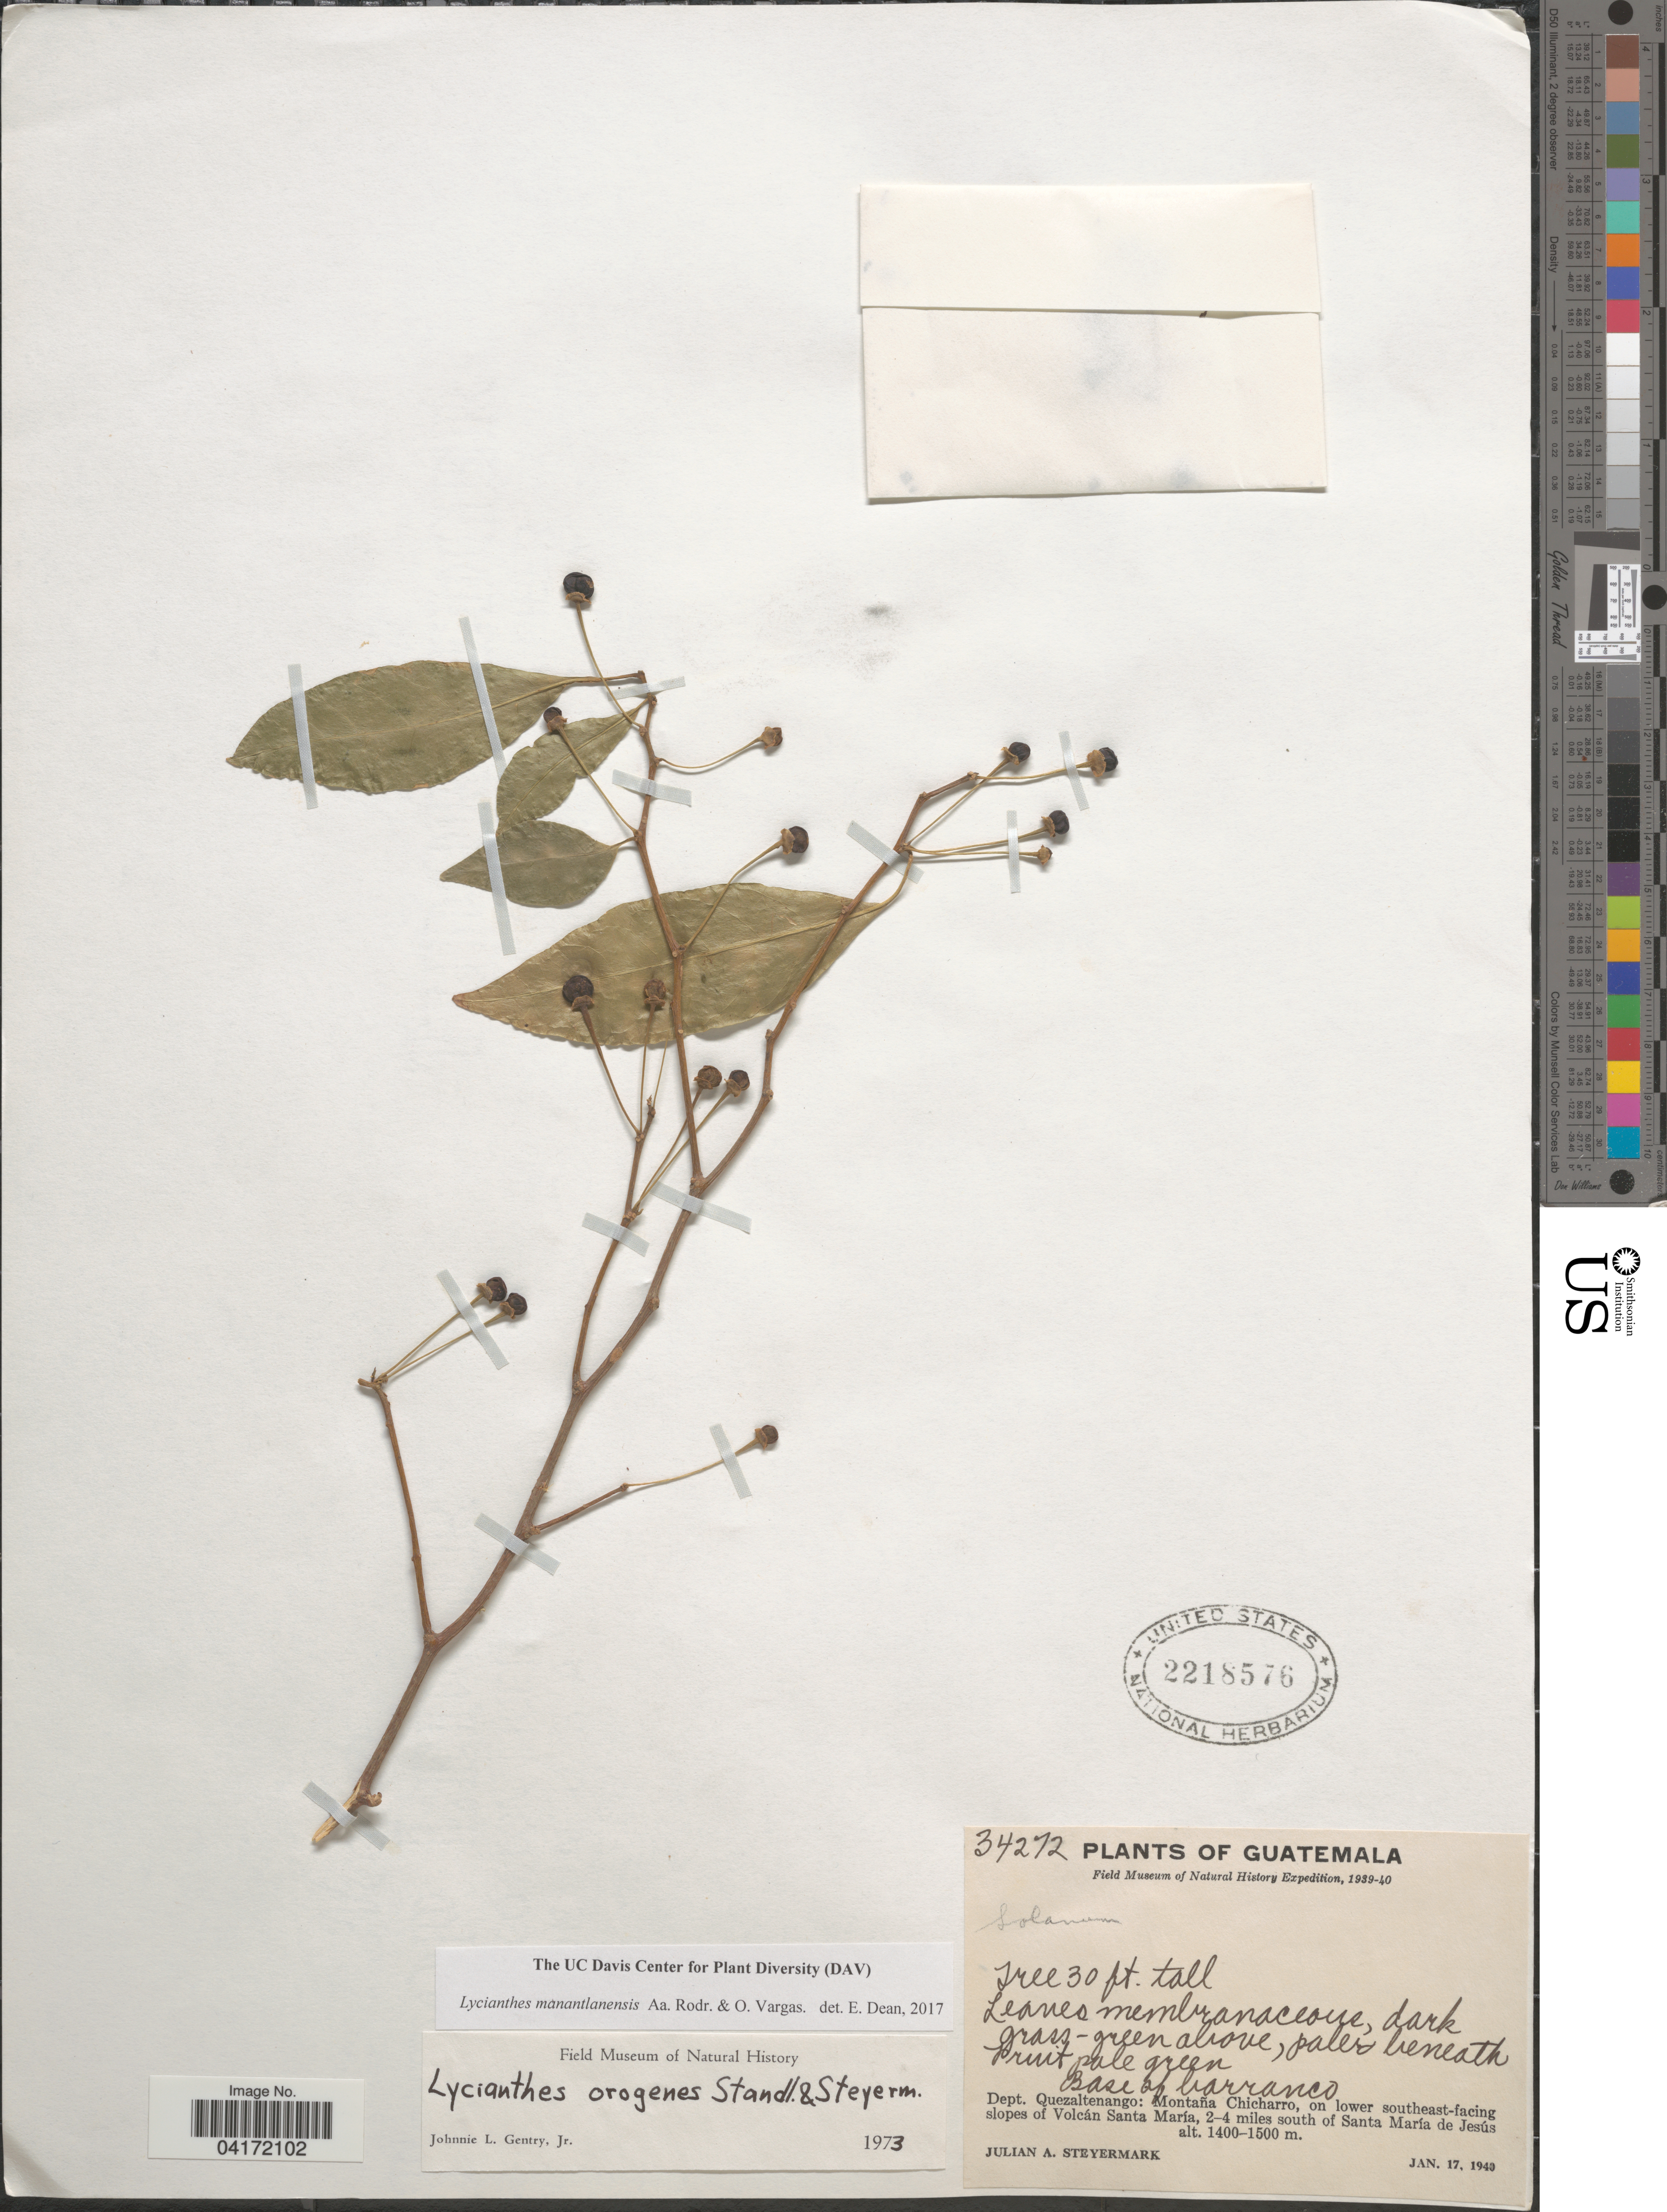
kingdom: Plantae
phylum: Tracheophyta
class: Magnoliopsida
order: Solanales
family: Solanaceae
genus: Lycianthes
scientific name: Lycianthes manantlanensis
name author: Aarón Rodr. & Vargas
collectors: J. Steyermark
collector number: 34272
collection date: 1940-01-17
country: Guatemala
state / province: Quetzaltenango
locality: Field Museum of Natural History Expedition, 1939-40. Dept. Quezaltenango: Montaña Chicharro, on lower southeast-facing slopes of Volcán Santa María, 2-4 miles south of Santa María de Jesús.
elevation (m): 1400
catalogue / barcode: US 2218576